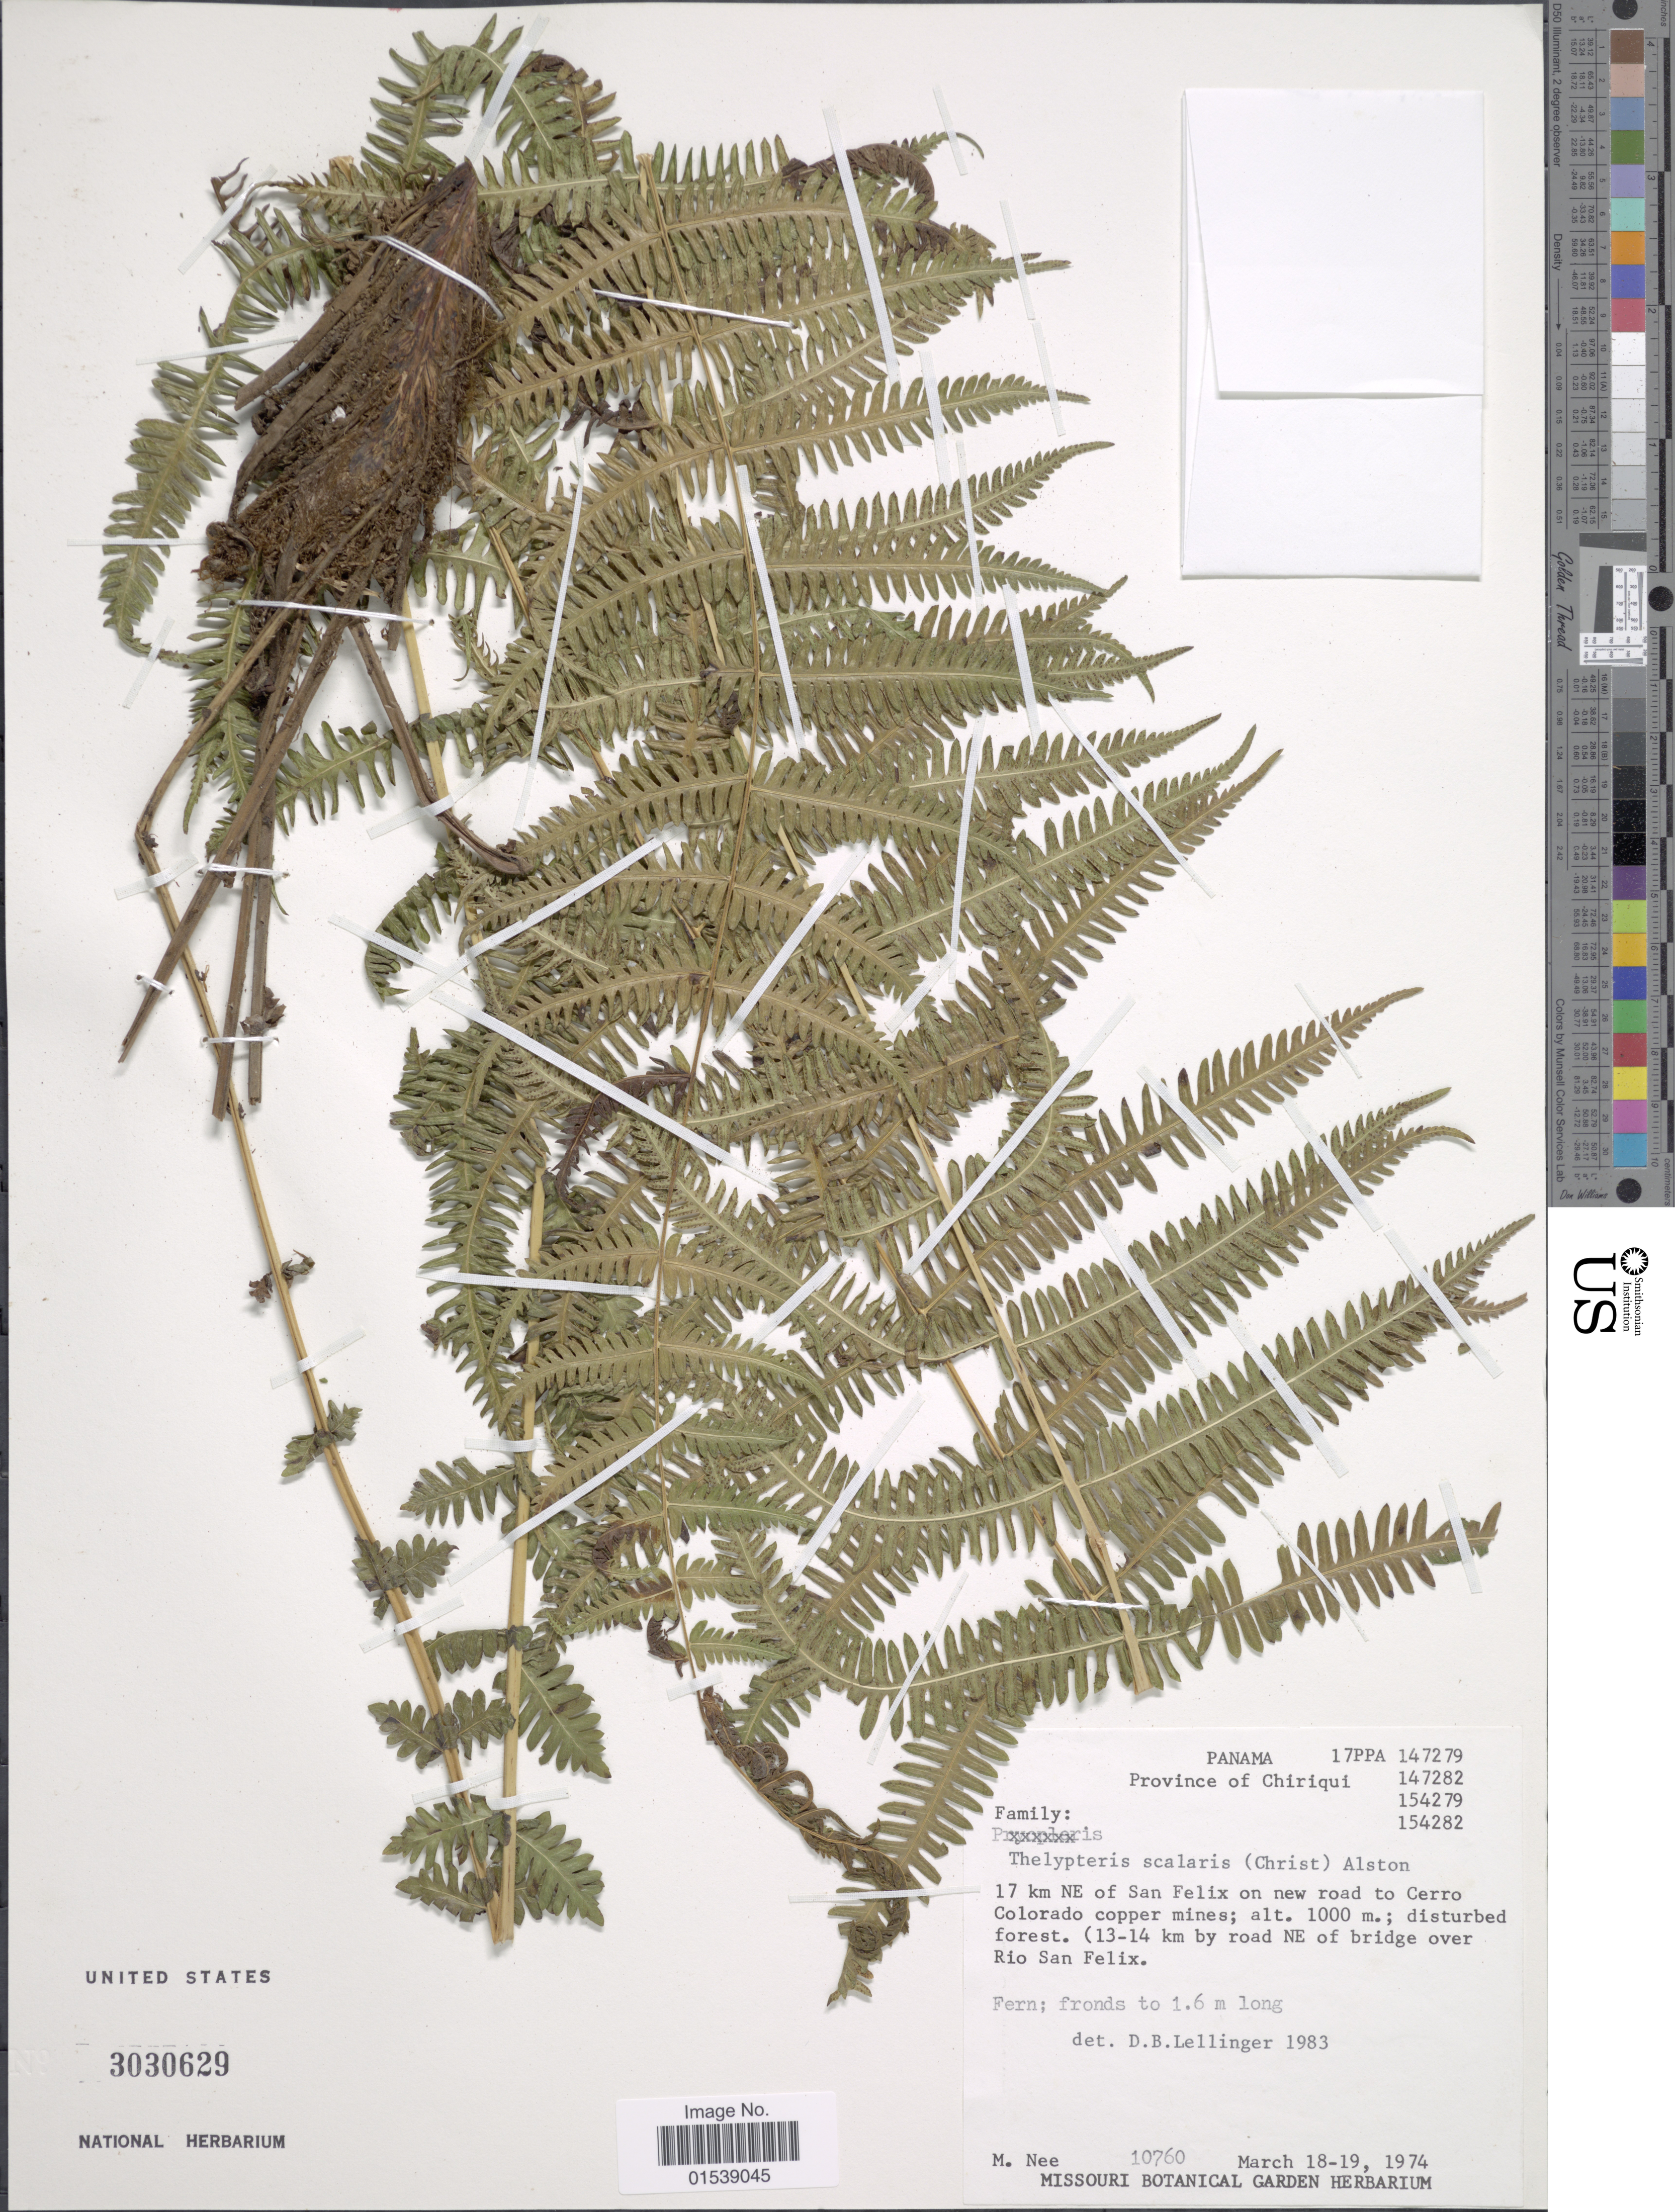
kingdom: Plantae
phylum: Tracheophyta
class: Polypodiopsida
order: Polypodiales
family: Thelypteridaceae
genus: Amauropelta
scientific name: Amauropelta scalaris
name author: (Christ) Á. Löve & D. Löve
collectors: M. Nee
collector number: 10760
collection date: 1974-03-18/1974-03-19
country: Panama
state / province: Chiriqui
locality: Province of Chiriqui, 17 km NE of San Felix on new road to Cerro Colorado copper mines, disturbed forest, (13-14 km by road NE of bridge over Rio San Felix)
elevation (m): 1000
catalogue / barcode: US 3030629